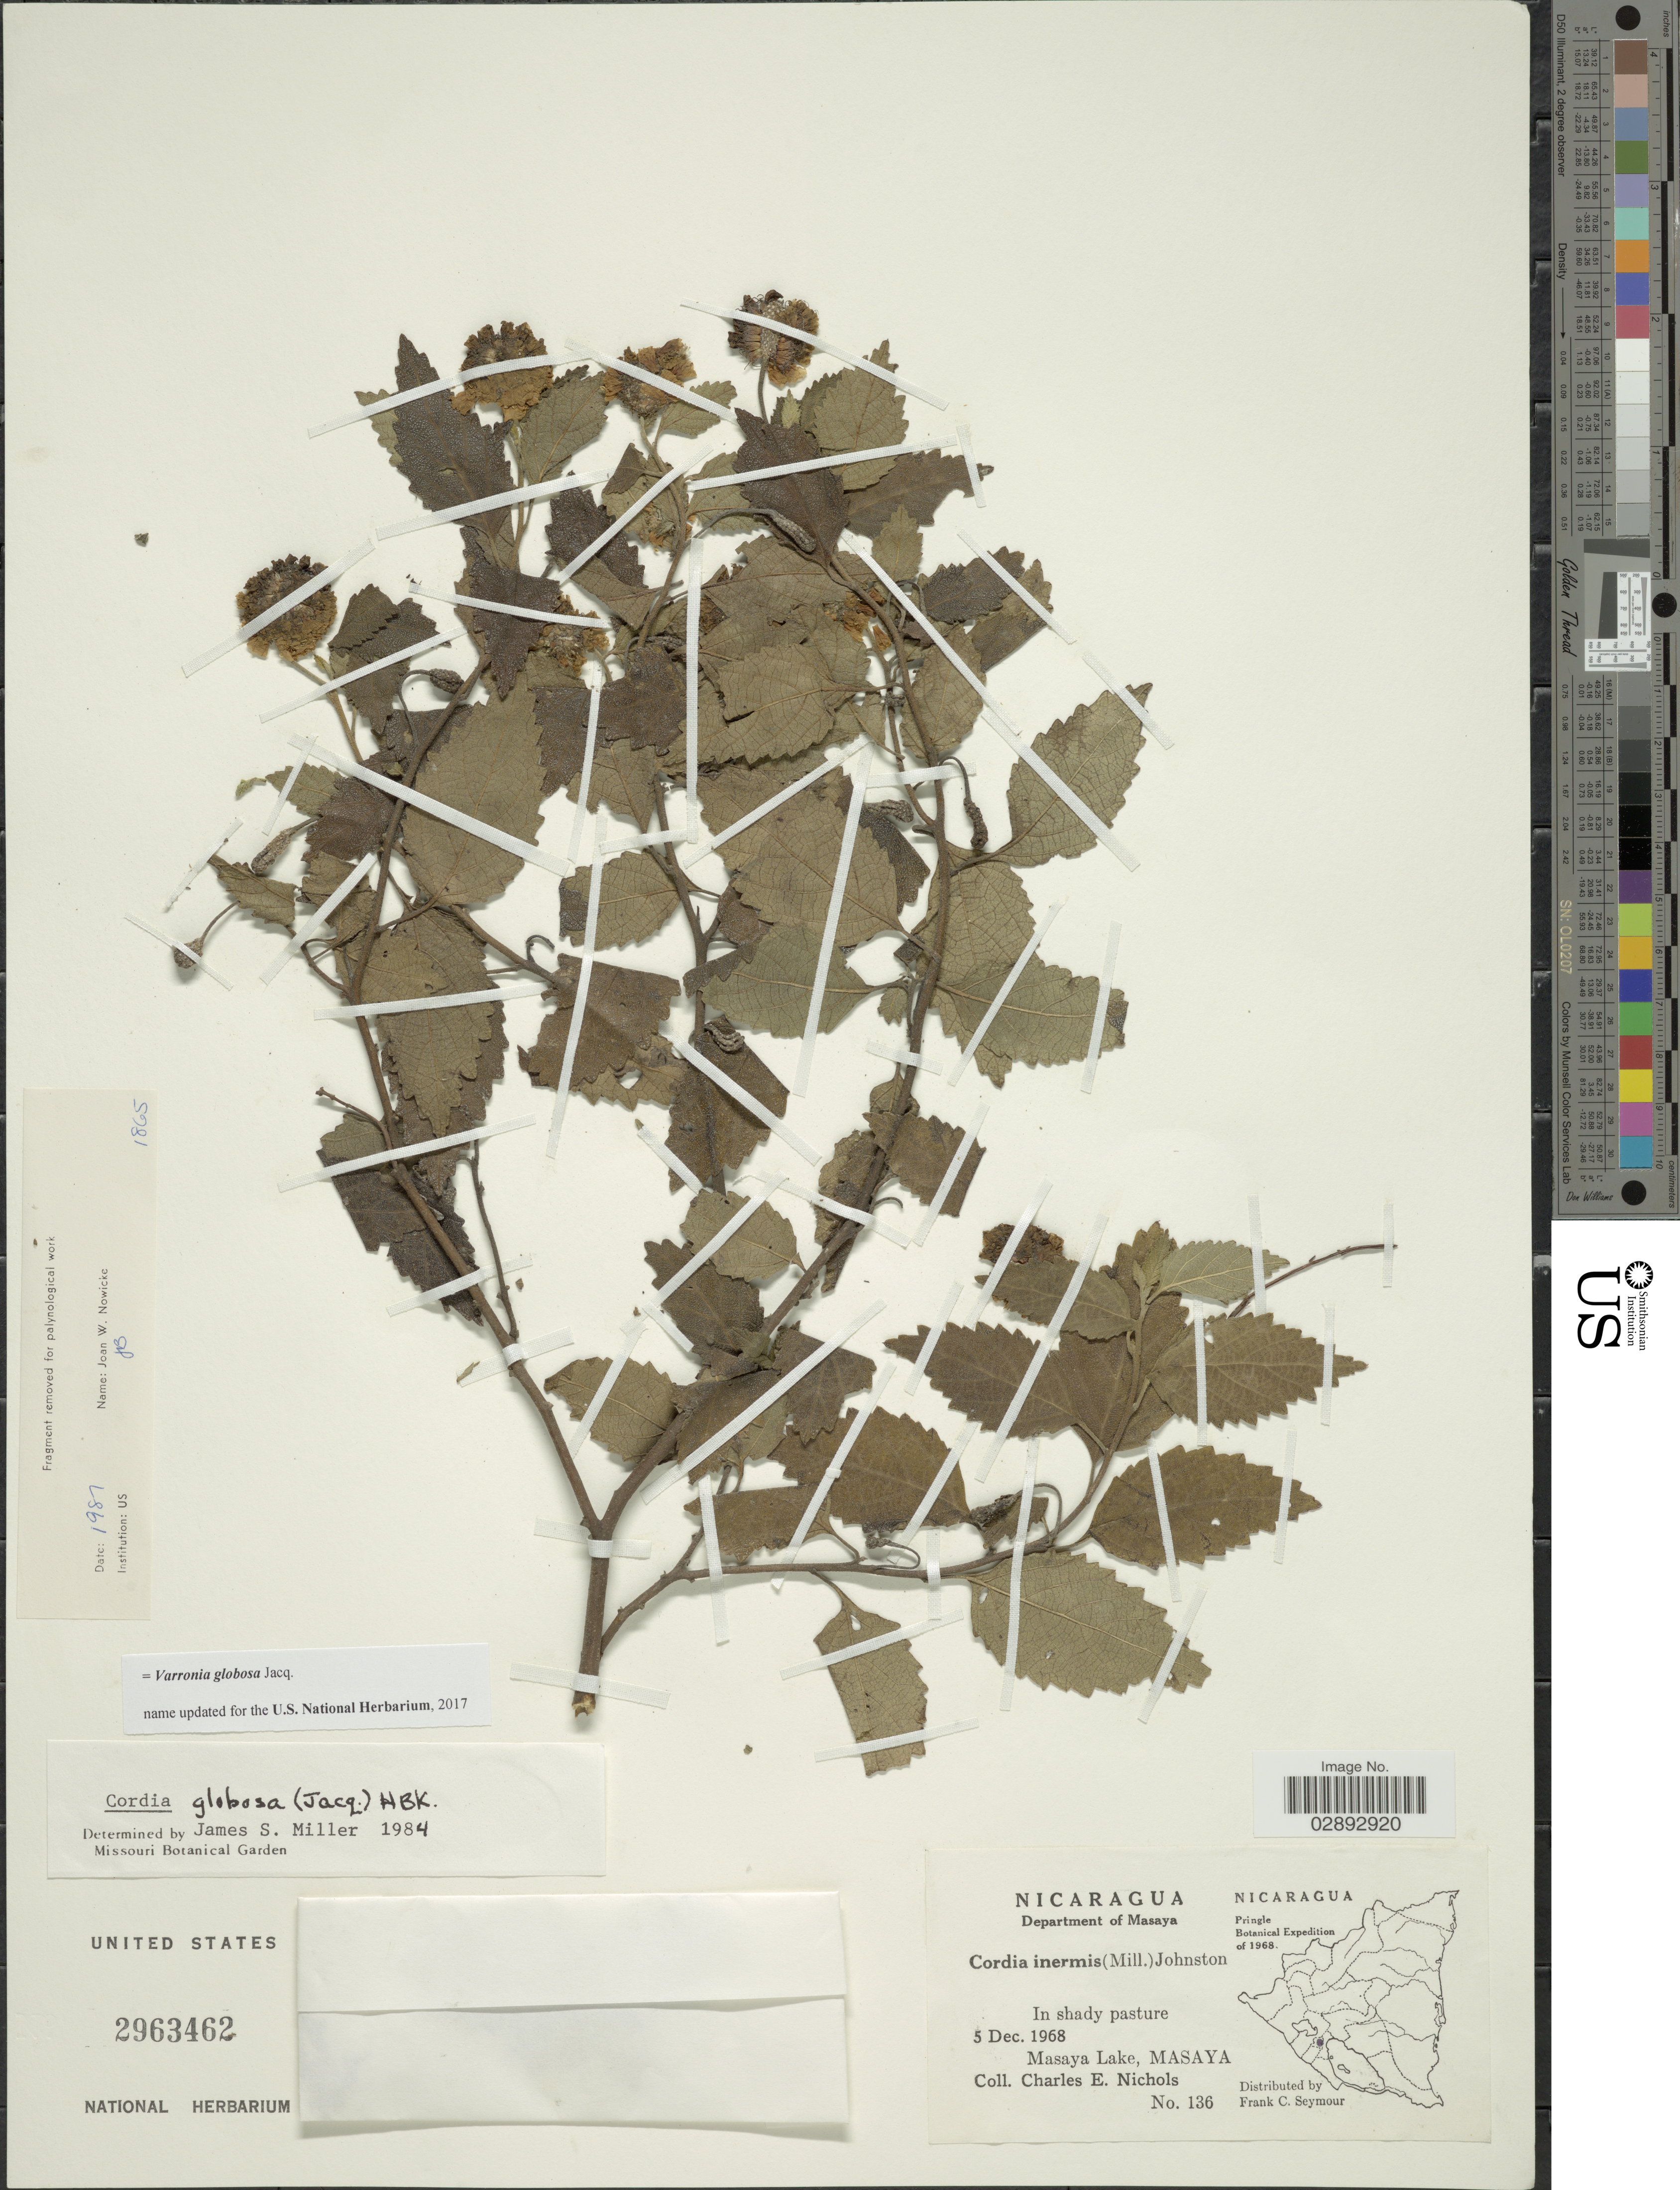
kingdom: Plantae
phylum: Tracheophyta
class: Magnoliopsida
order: Boraginales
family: Cordiaceae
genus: Varronia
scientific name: Varronia globosa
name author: Jacq.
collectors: C. Nichols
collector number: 136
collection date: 1968-12-05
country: Nicaragua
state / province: Masaya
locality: Department of Masaya. Masaya Lake, Masaya.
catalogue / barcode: US 2963462